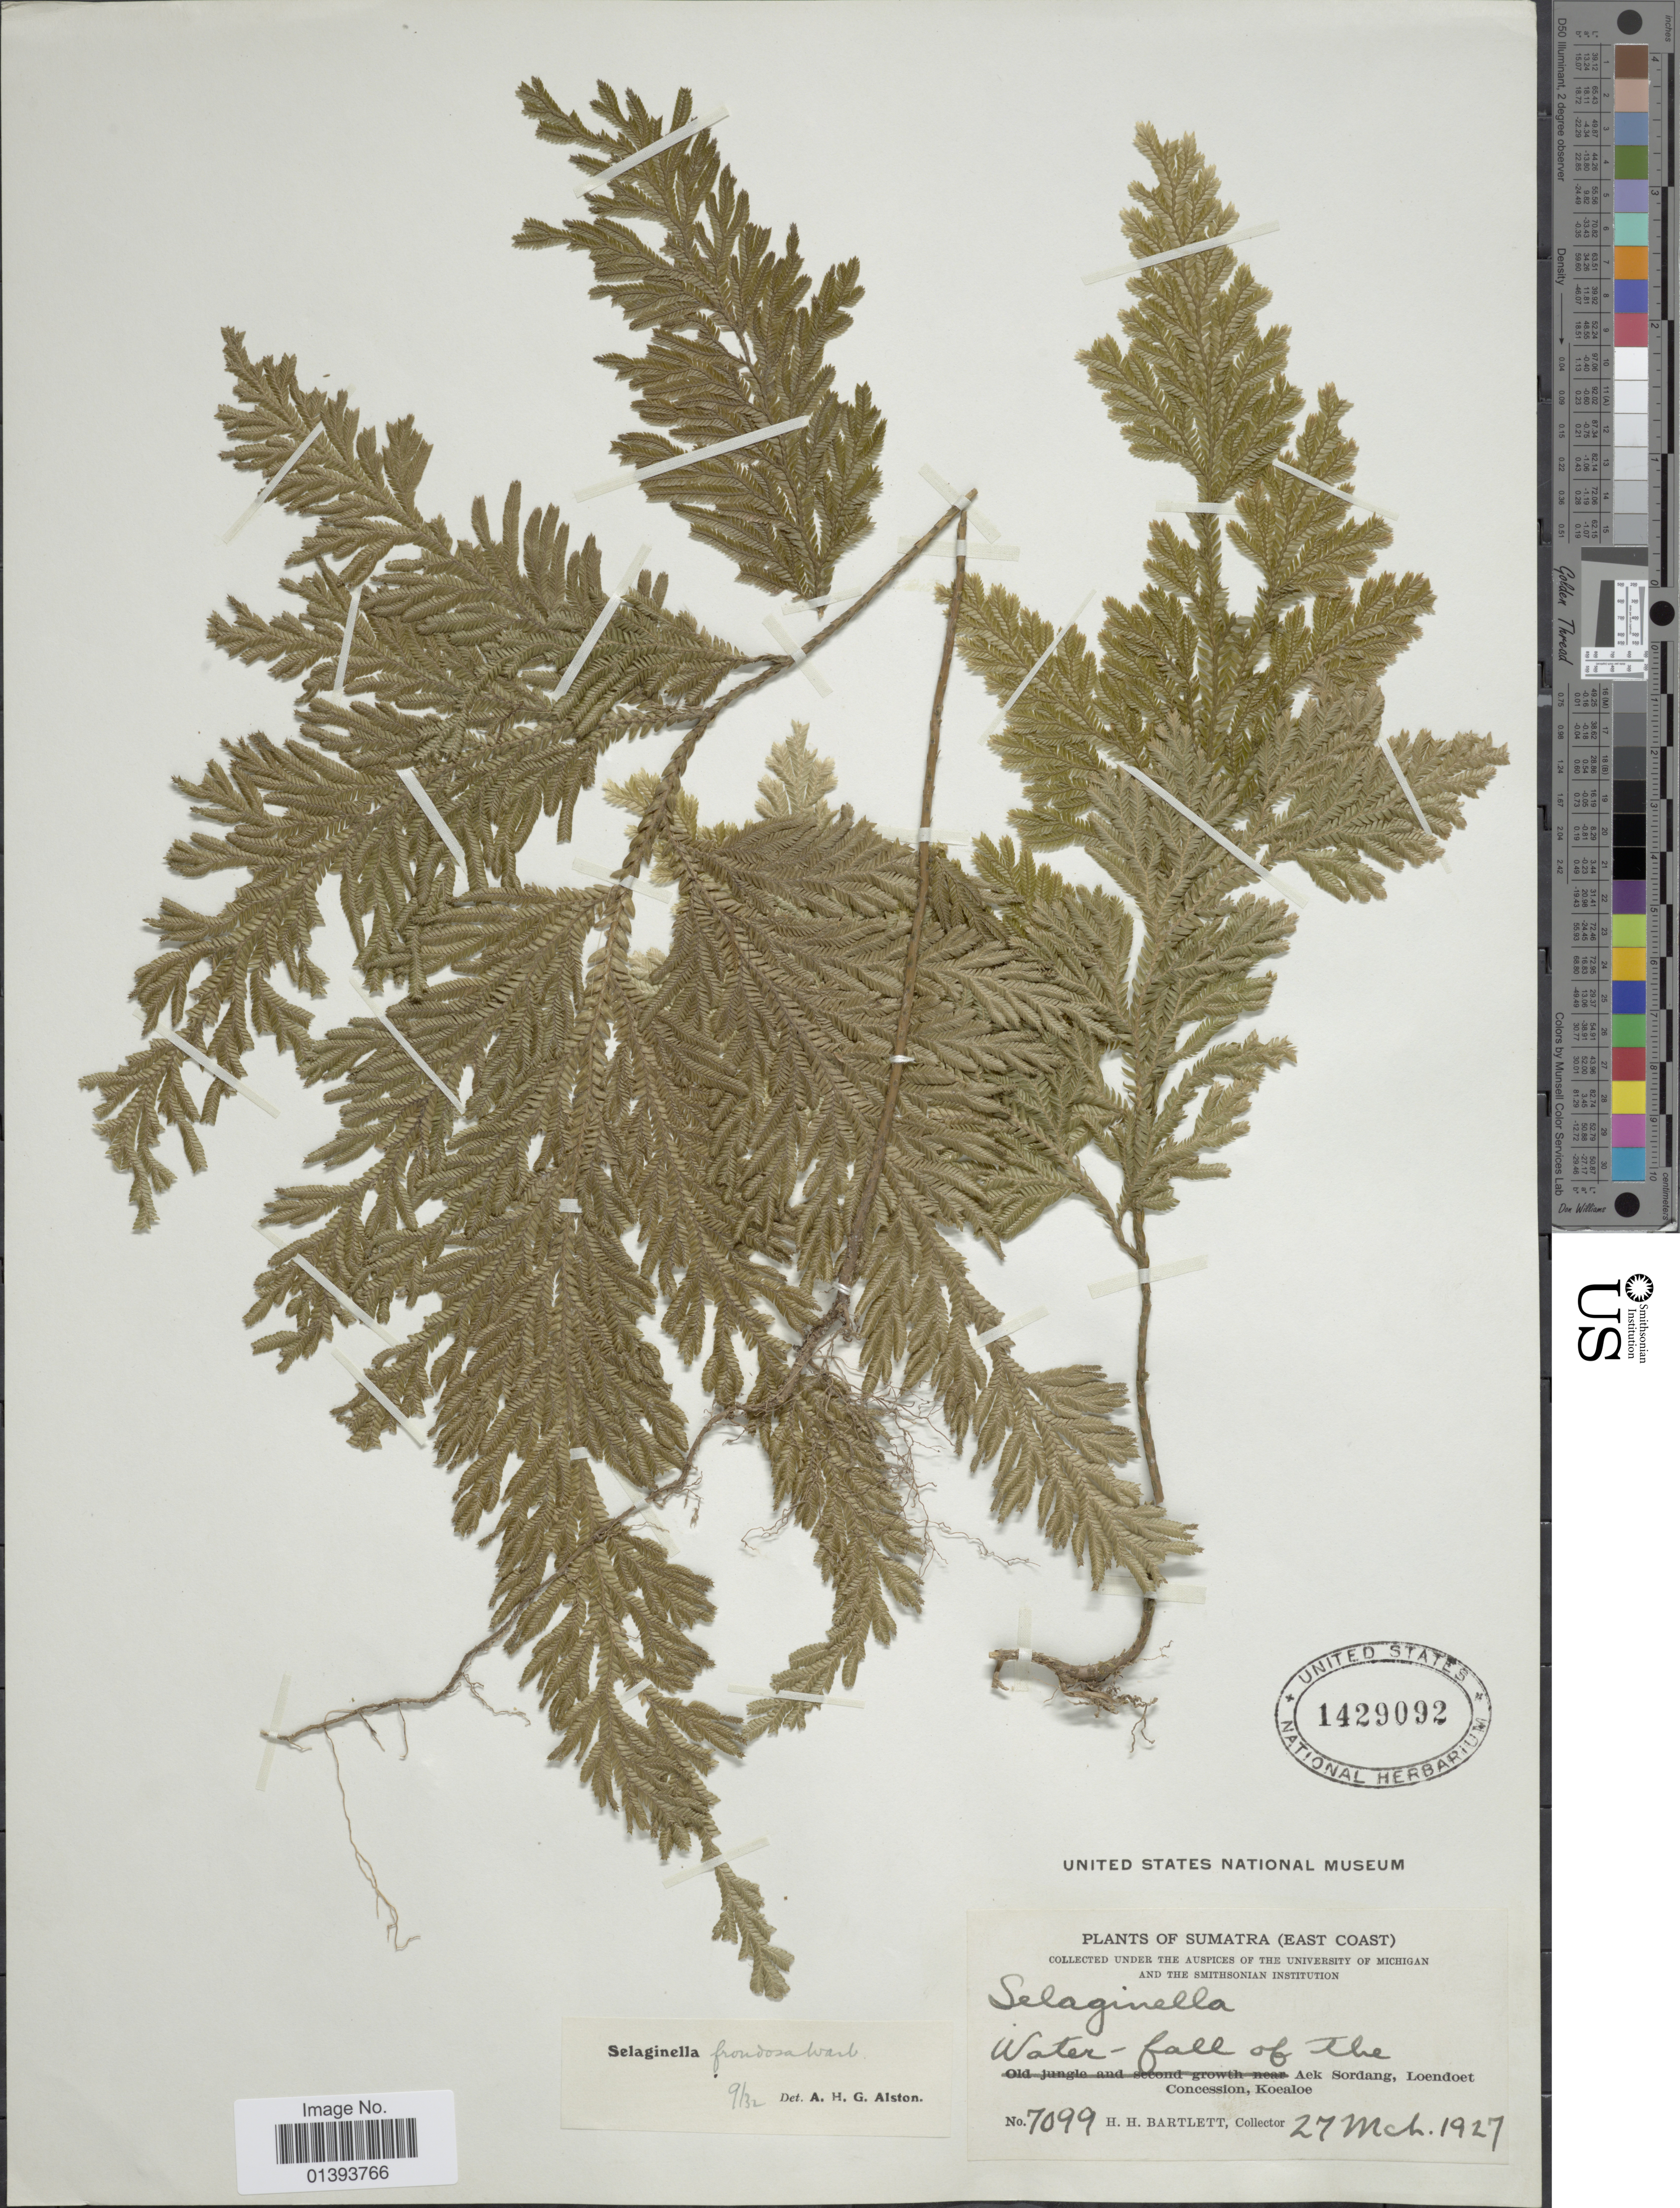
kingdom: Plantae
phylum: Tracheophyta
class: Lycopodiopsida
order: Selaginellales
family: Selaginellaceae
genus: Selaginella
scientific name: Selaginella frondosa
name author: Warb.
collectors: H. H. Bartlett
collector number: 7099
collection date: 1927-03-27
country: Indonesia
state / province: Sumatra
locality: East Coast, water-fall of the Aek Sordang, Loendoet Concession, Koealoe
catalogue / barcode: US 1429092